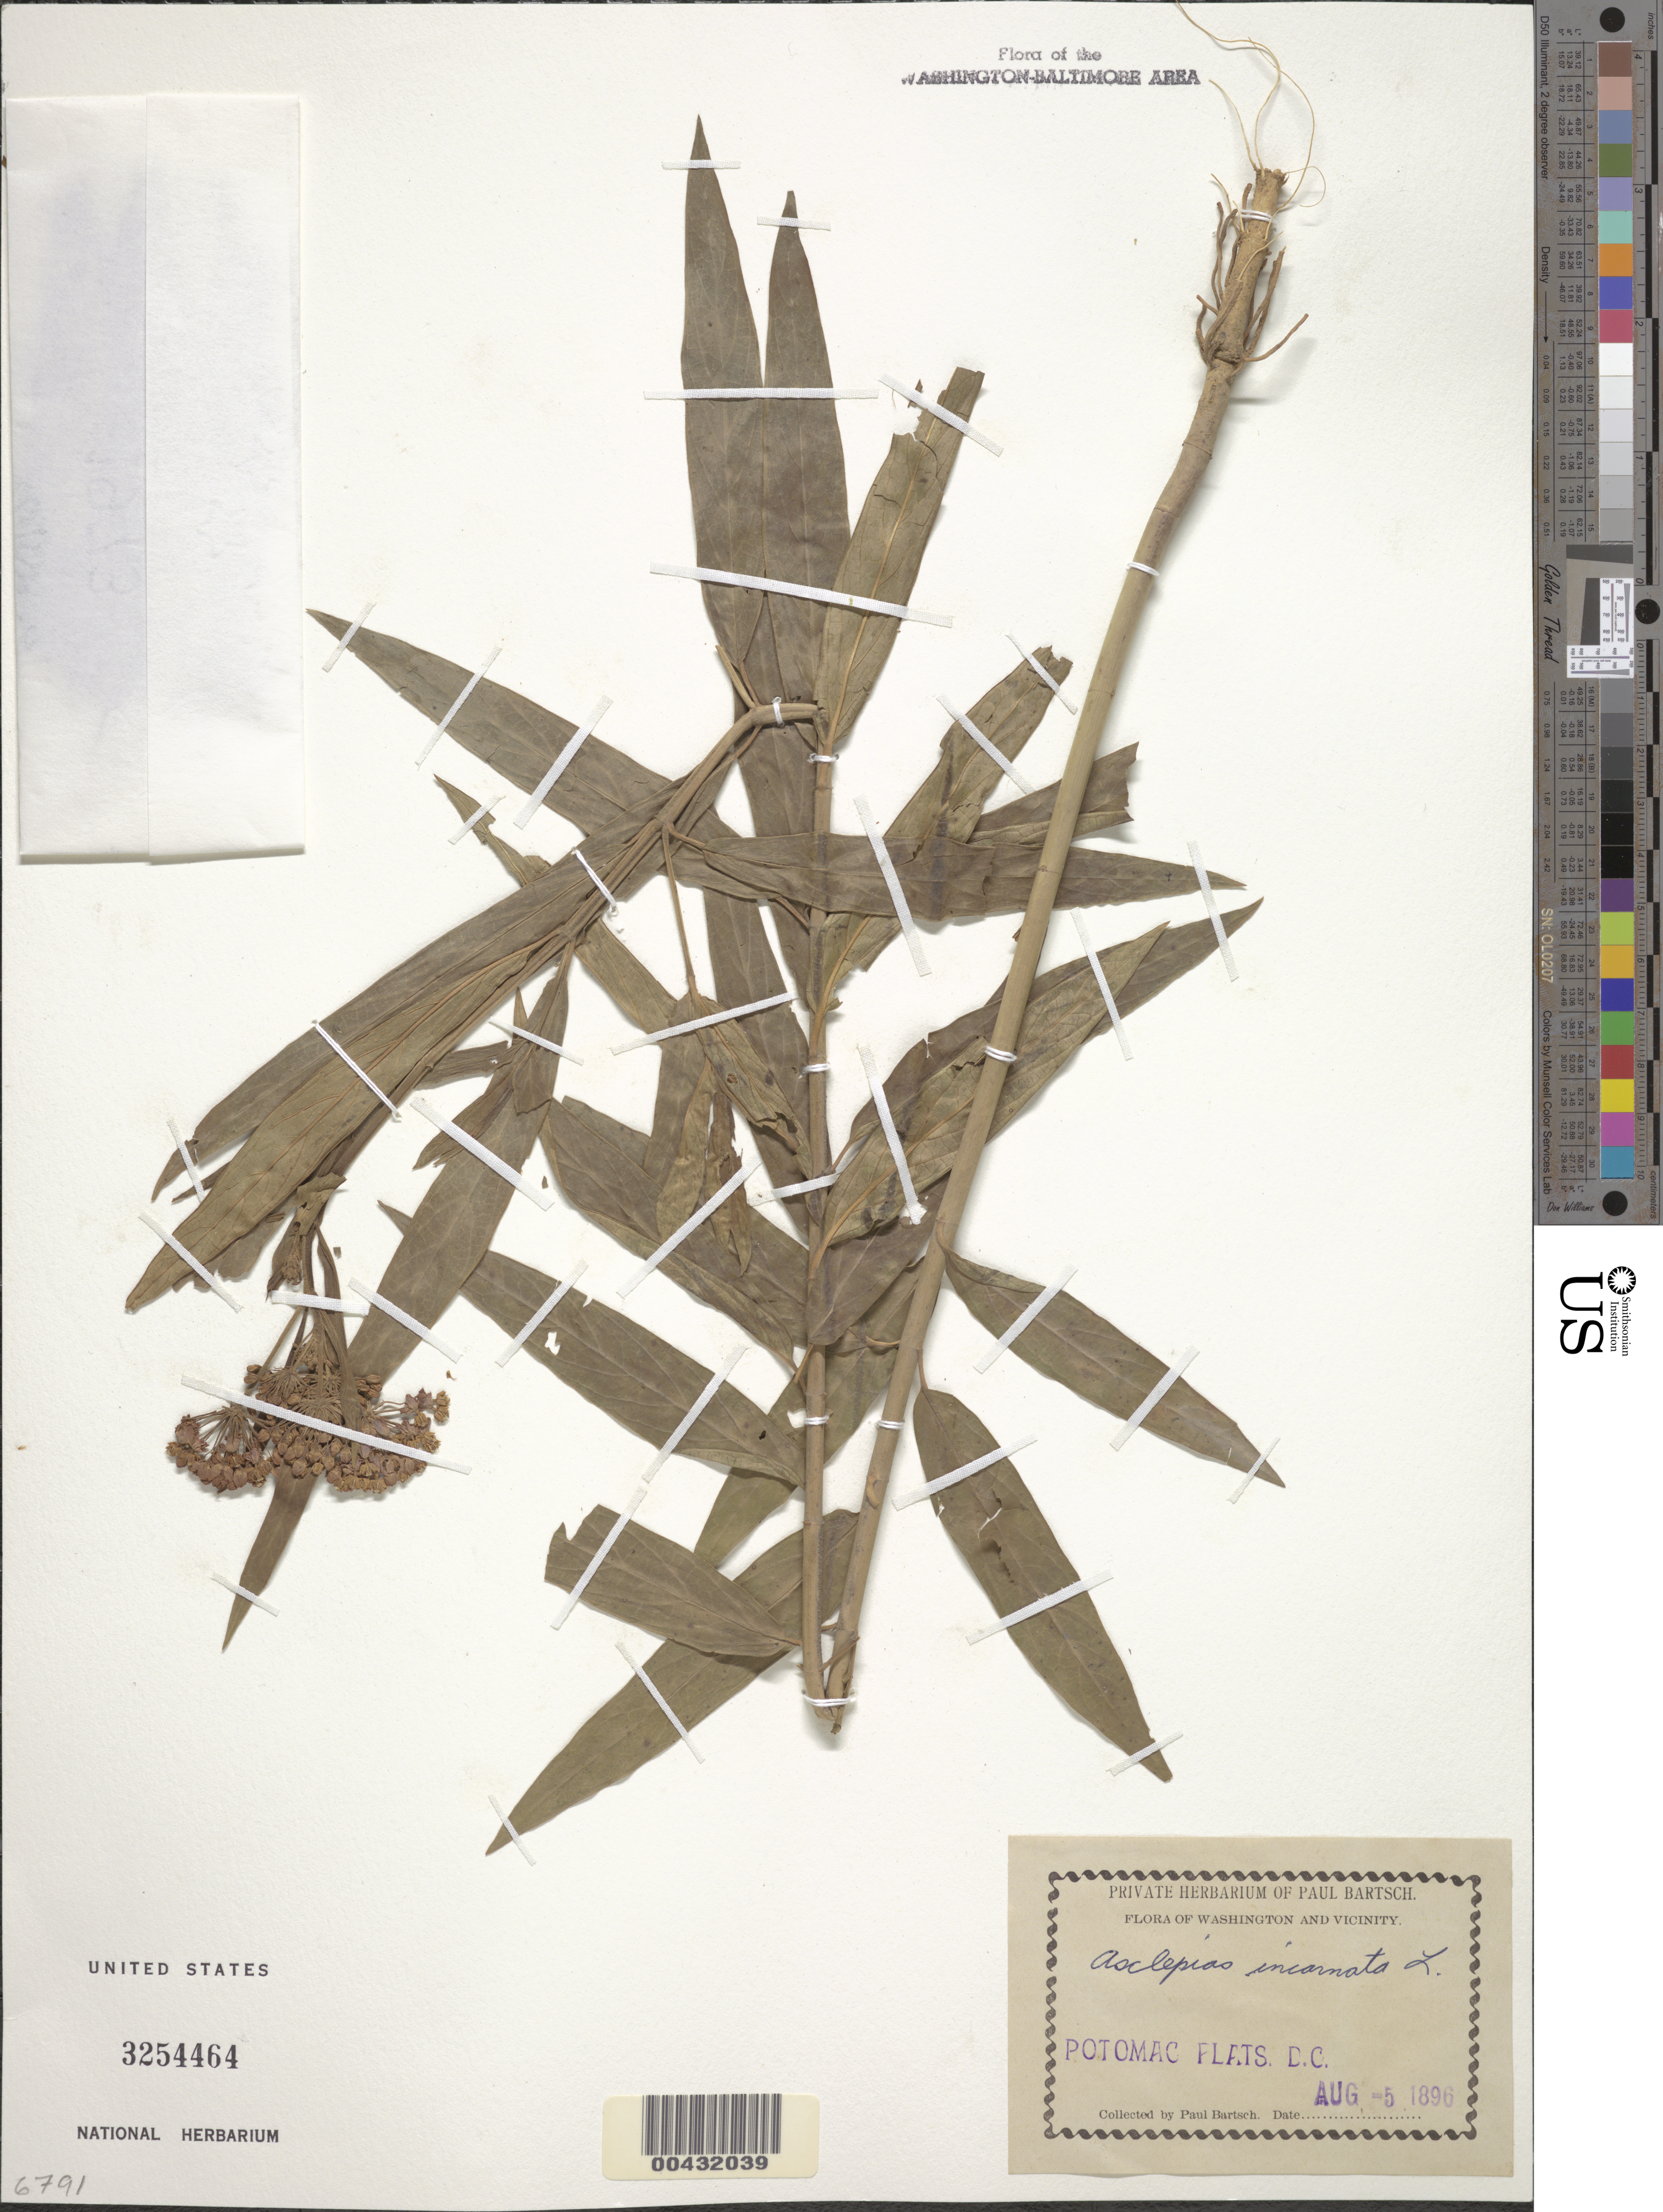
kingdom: Plantae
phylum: Tracheophyta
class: Magnoliopsida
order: Gentianales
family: Apocynaceae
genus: Asclepias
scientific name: Asclepias incarnata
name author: L.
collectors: P. Bartsch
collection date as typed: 05 Aug 1896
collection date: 1896-08-05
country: United States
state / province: District of Columbia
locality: Potomac flats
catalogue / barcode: US 3254464